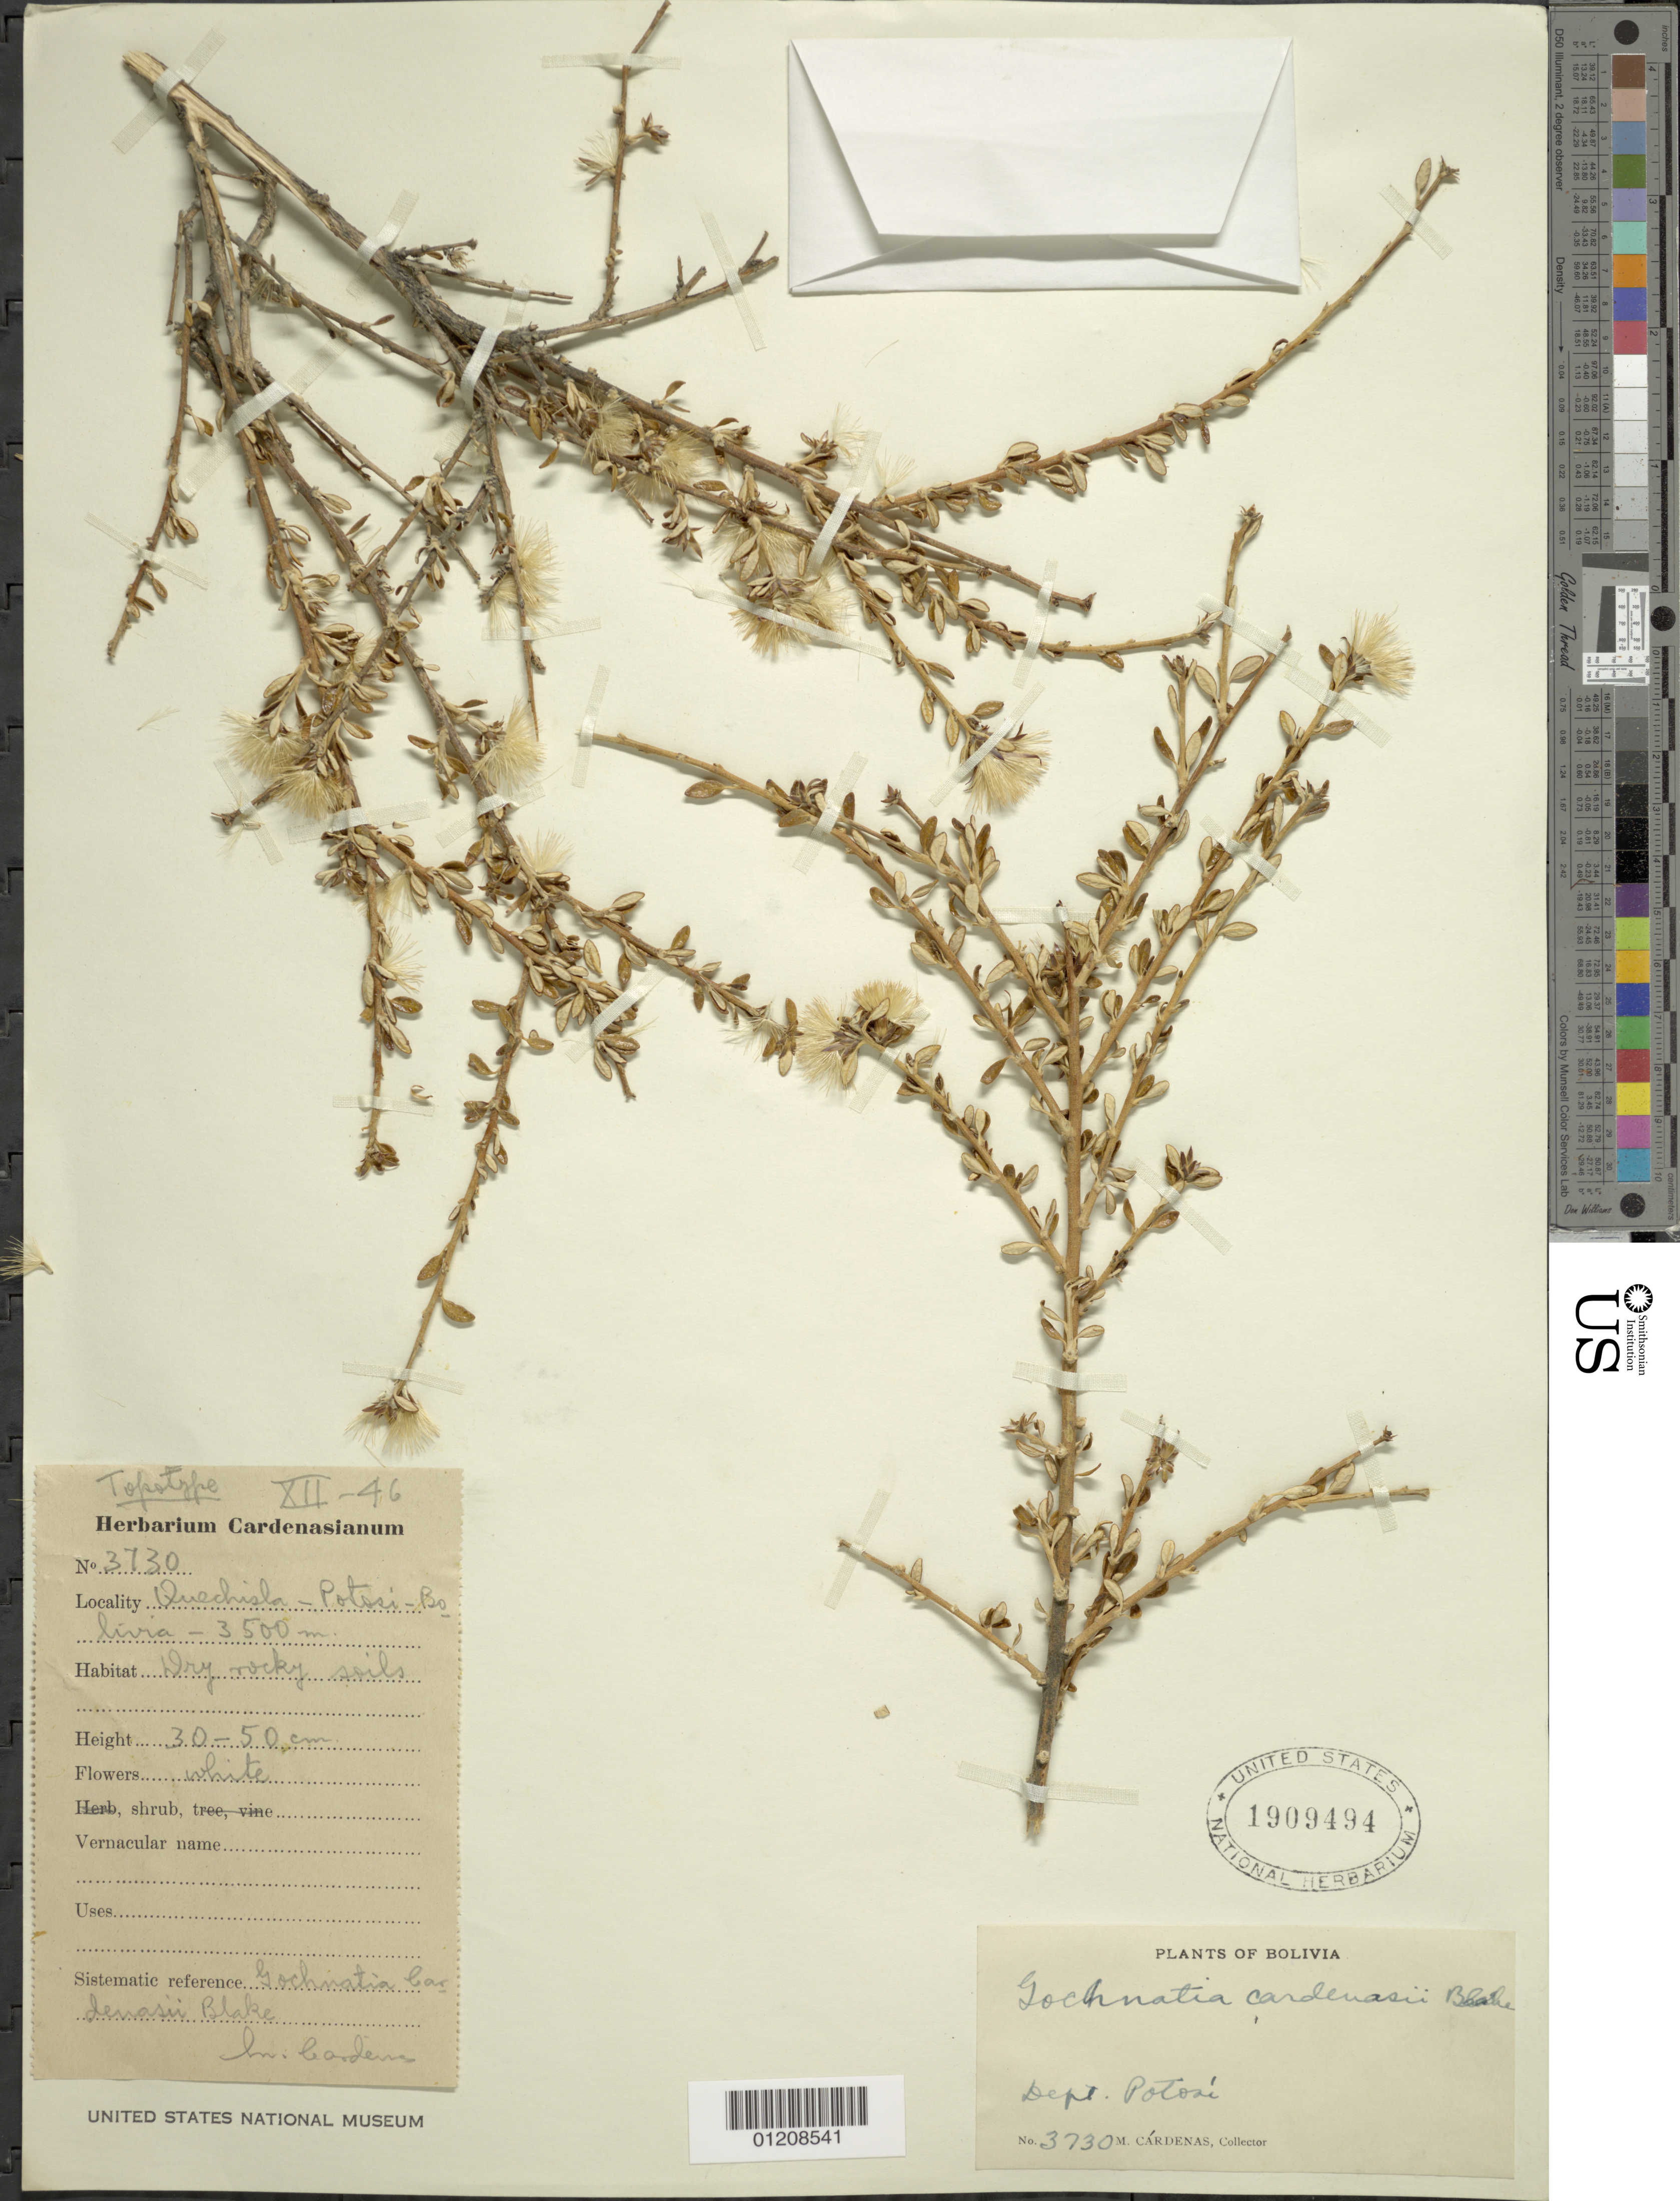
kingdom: Plantae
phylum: Tracheophyta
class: Magnoliopsida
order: Asterales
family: Asteraceae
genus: Gochnatia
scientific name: Gochnatia cardenasii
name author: S.F. Blake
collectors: M. Cárdenas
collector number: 3730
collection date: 1946-12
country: Bolivia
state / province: Potosi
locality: Quechisla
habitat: Dry rocky soils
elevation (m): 3500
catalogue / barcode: US 1909494